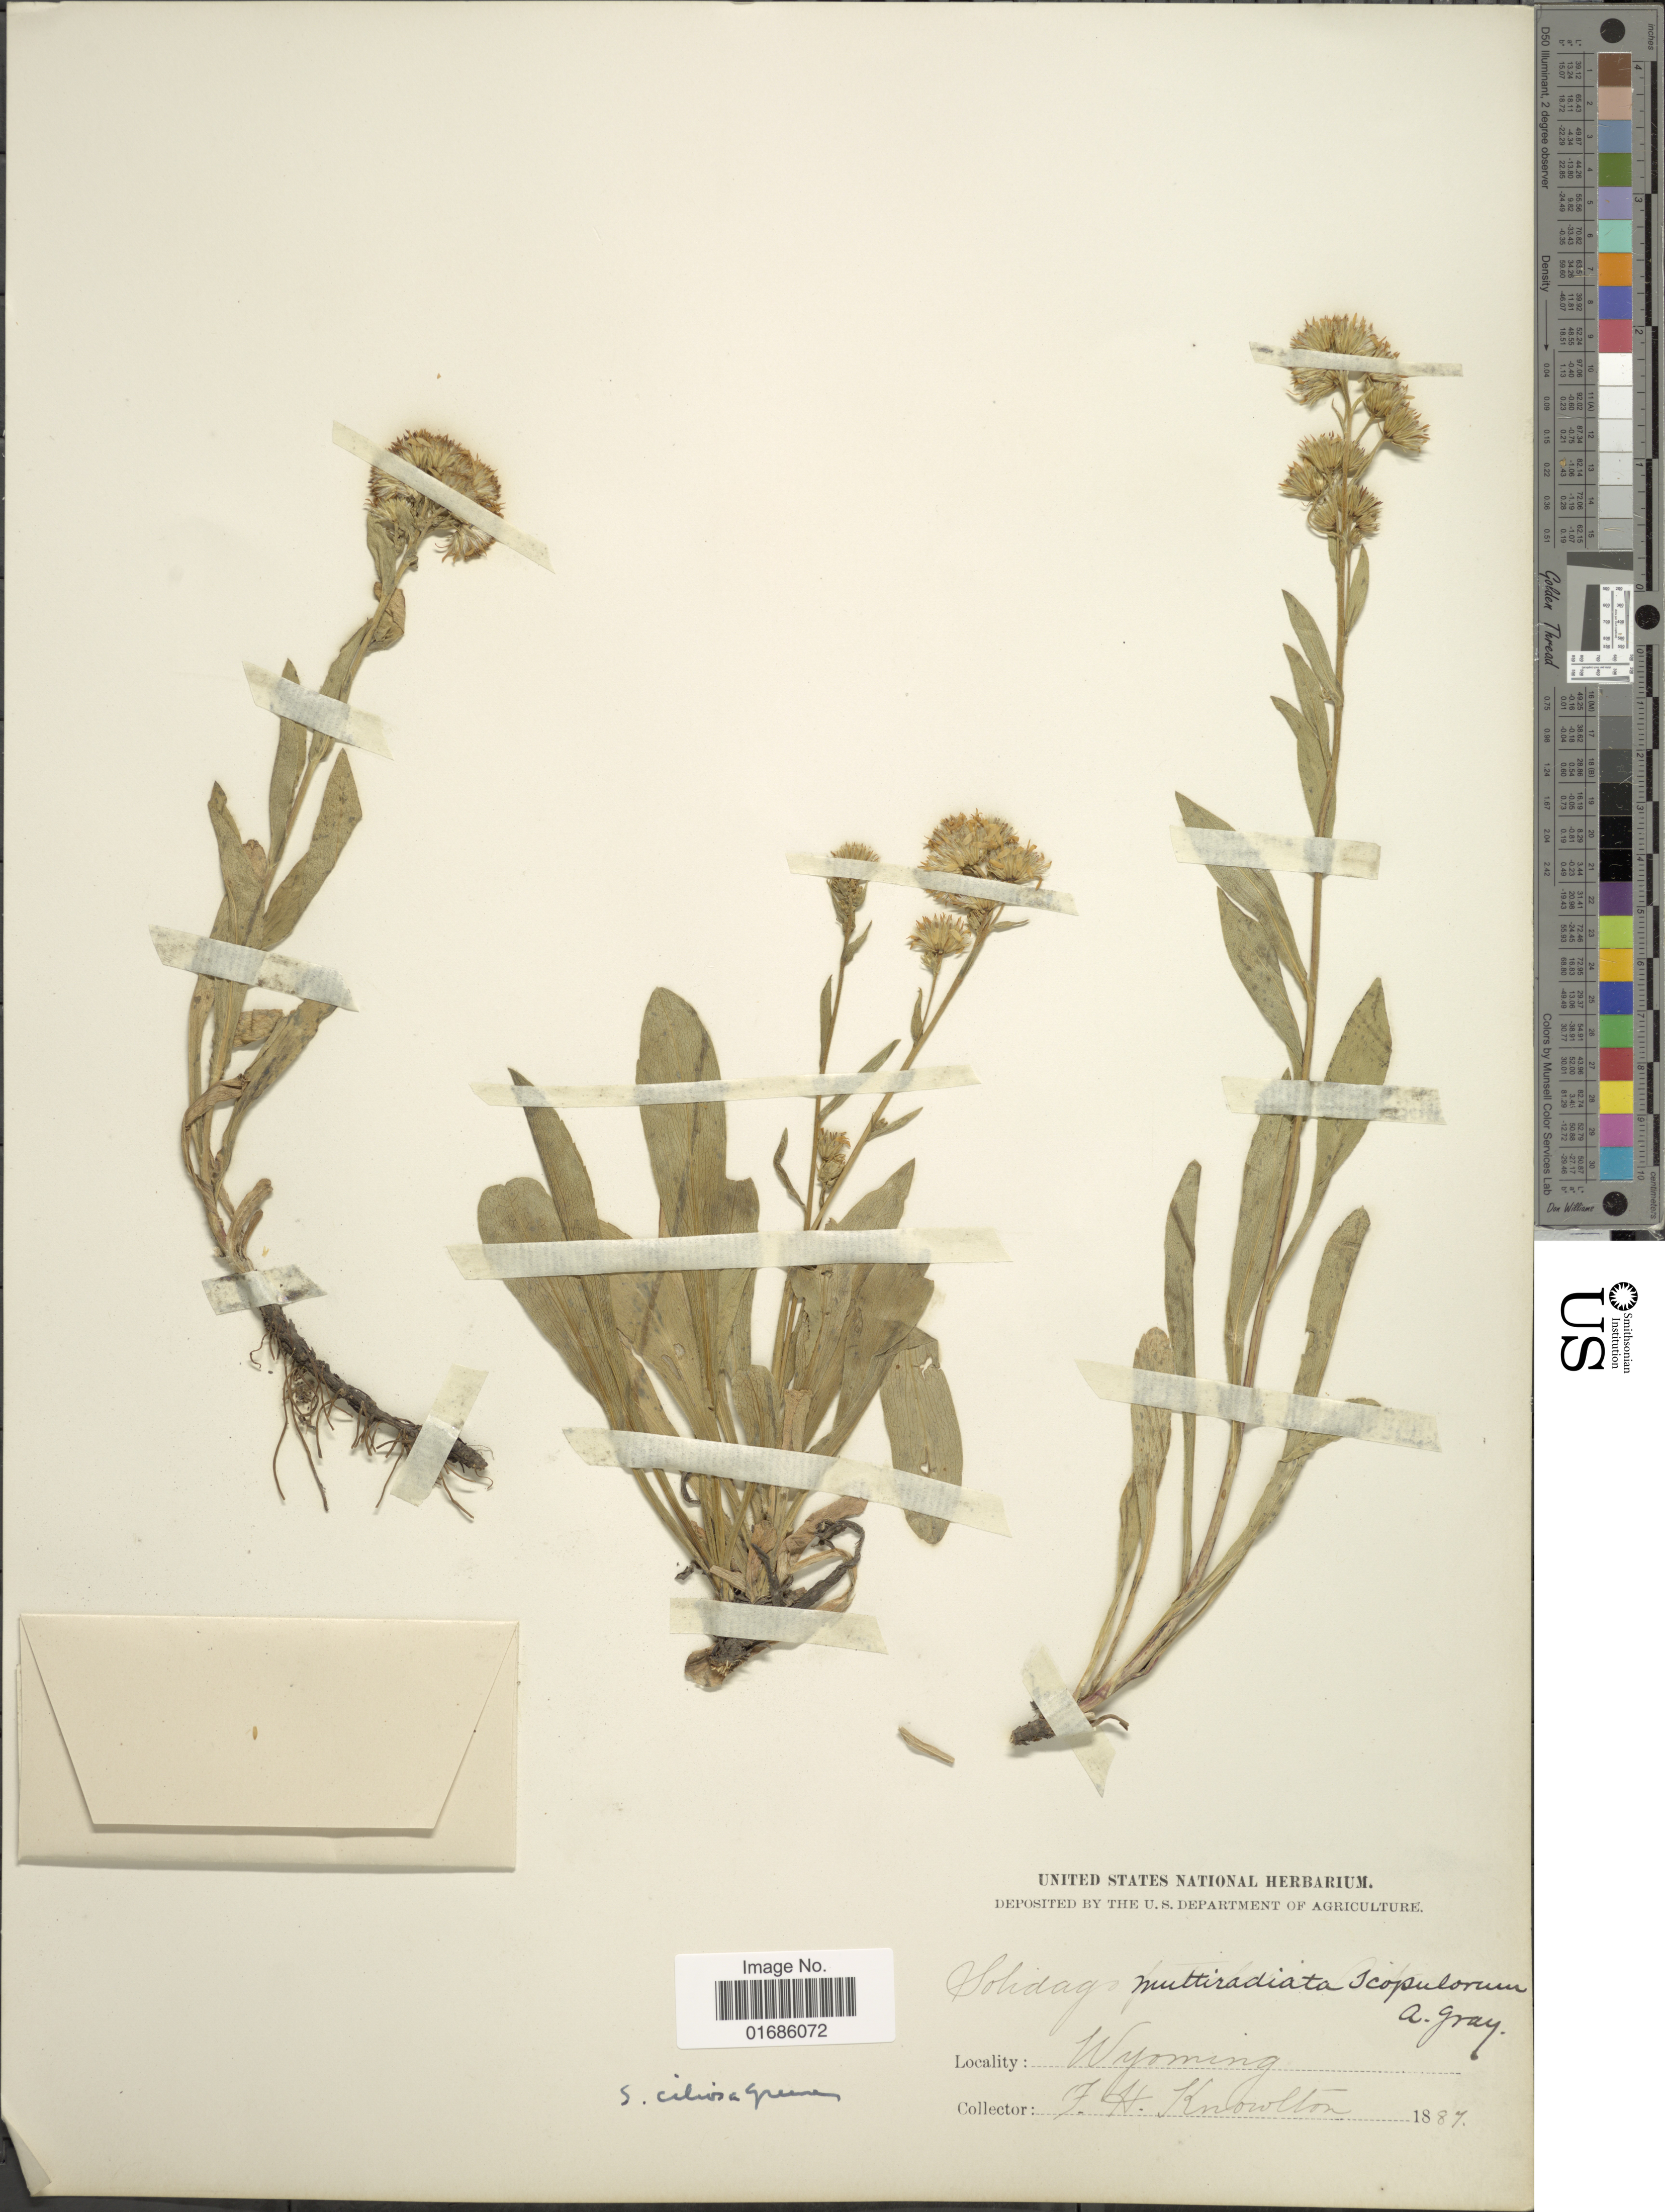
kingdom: Plantae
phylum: Tracheophyta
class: Magnoliopsida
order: Asterales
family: Asteraceae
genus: Solidago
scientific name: Solidago ciliosa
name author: Greene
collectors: F. H. Knowlton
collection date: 1887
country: United States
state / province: Wyoming